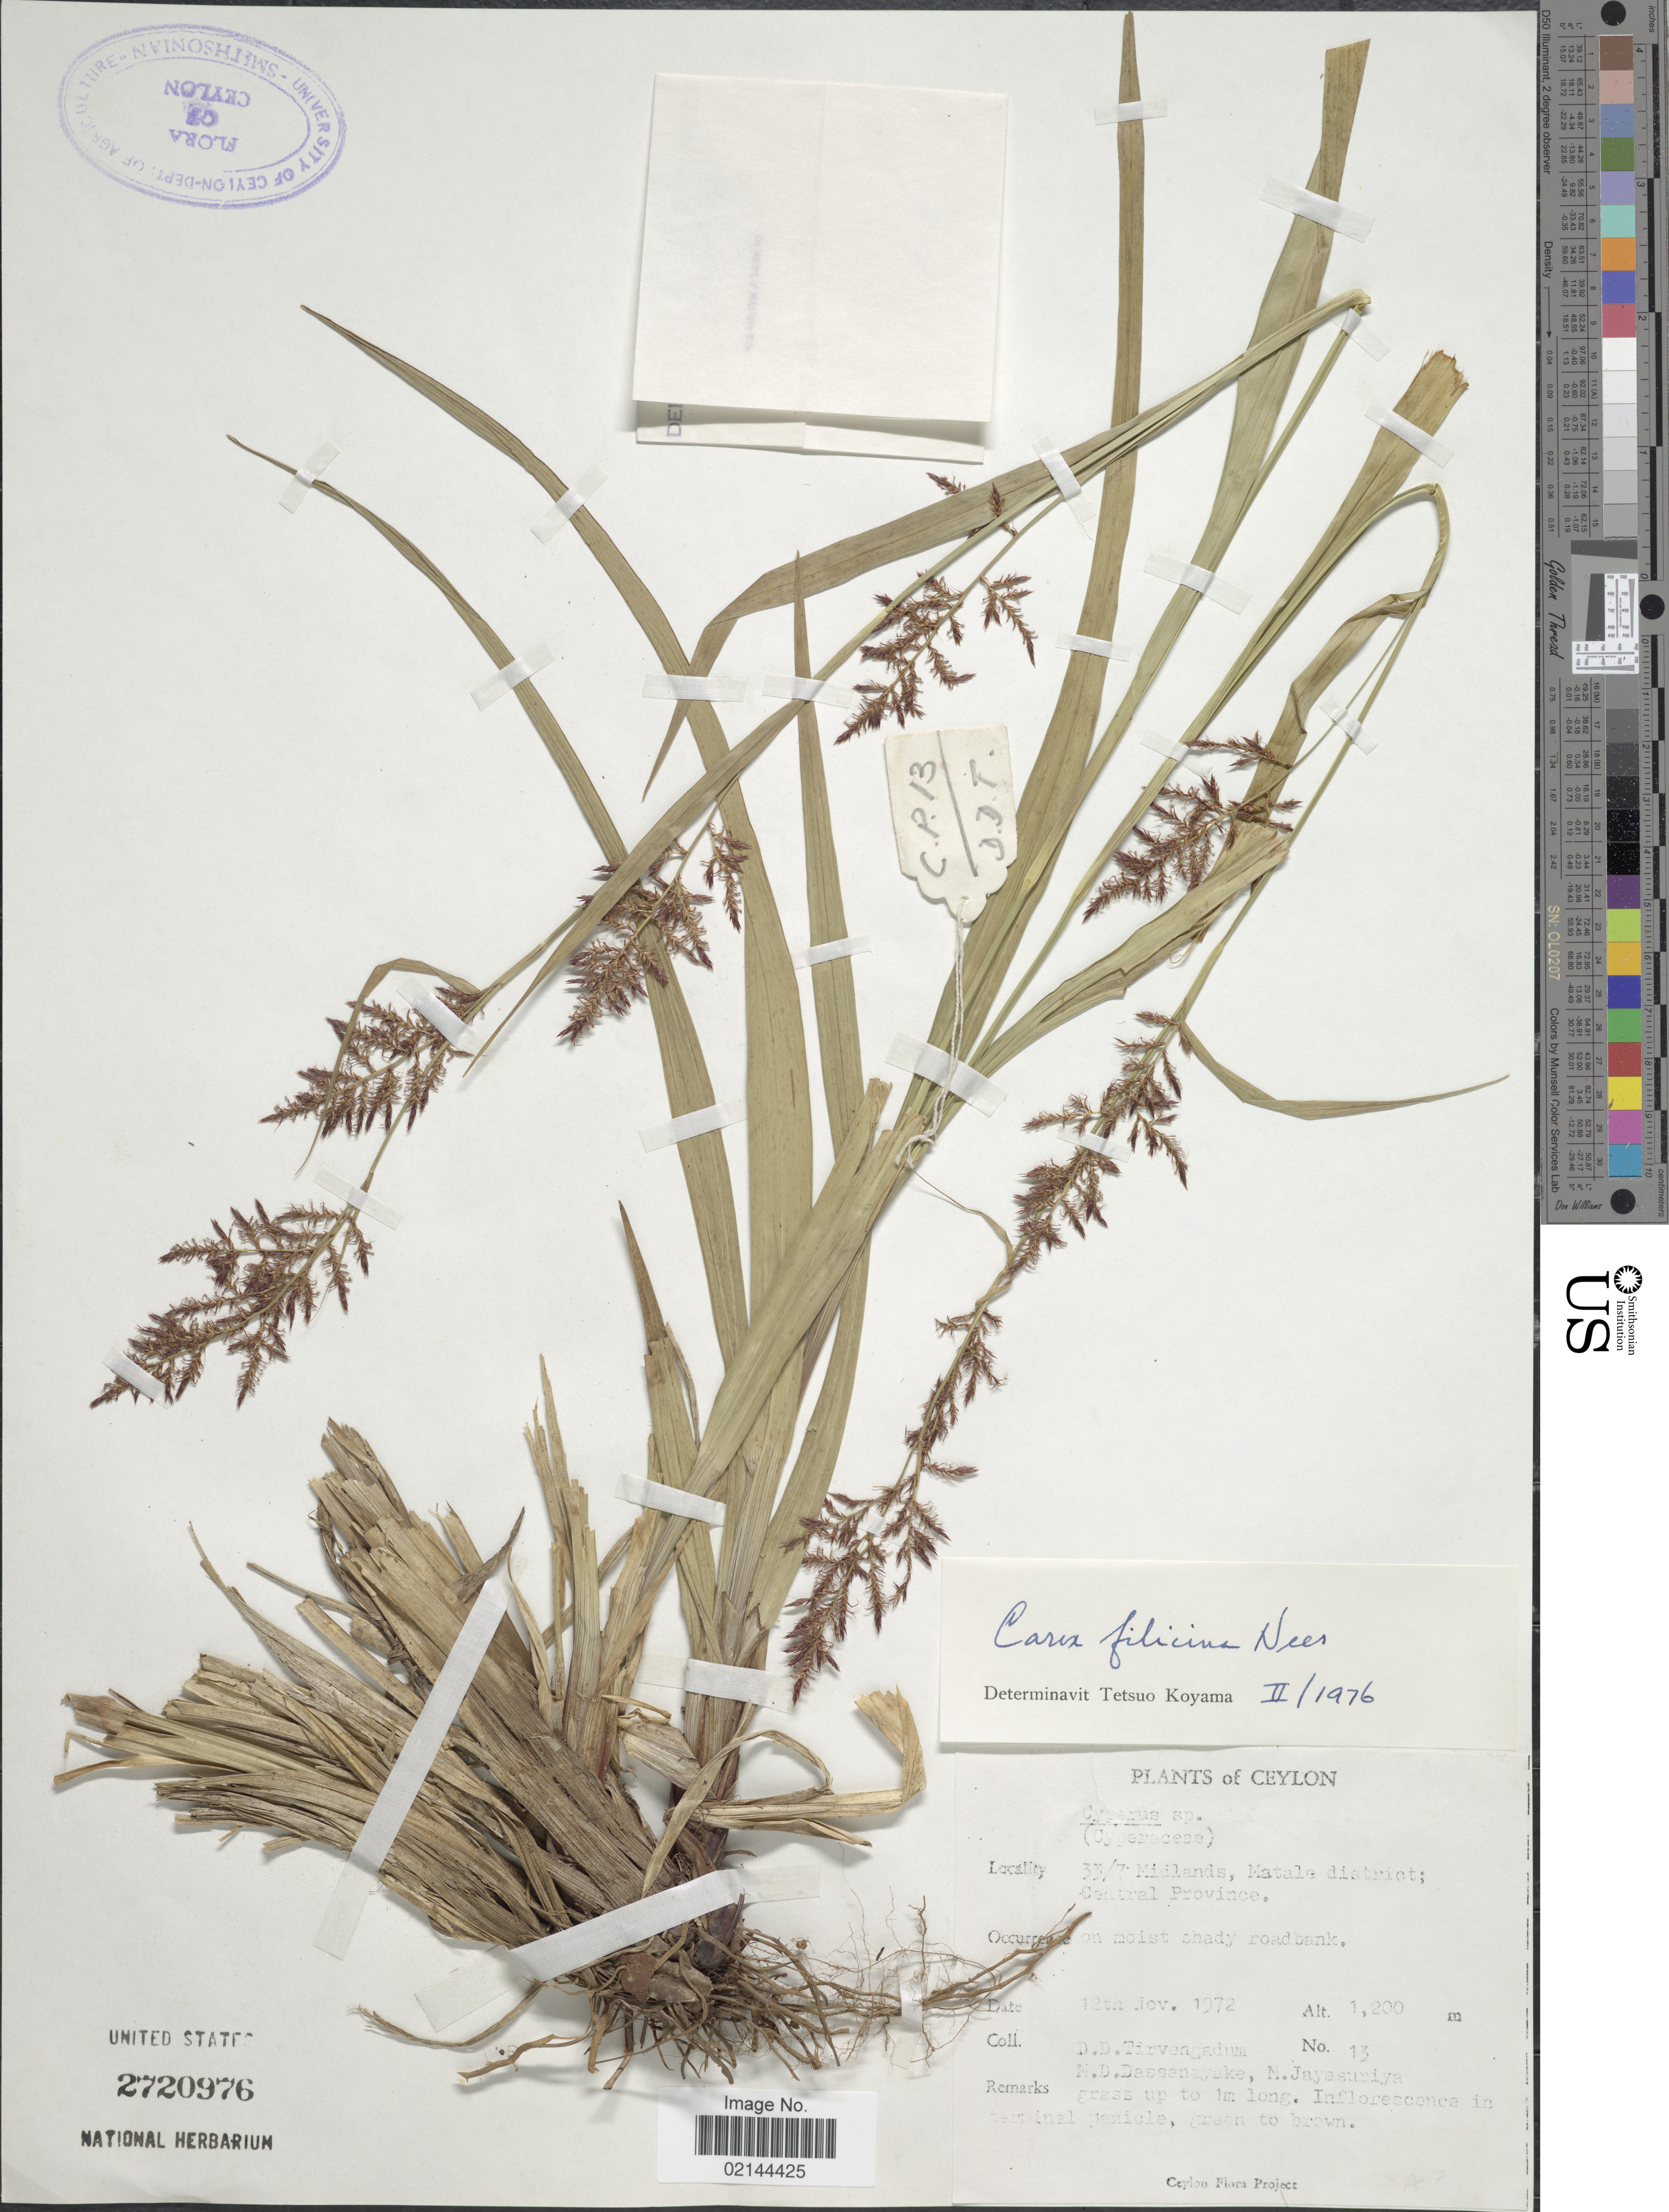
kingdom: Plantae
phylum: Tracheophyta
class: Liliopsida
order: Poales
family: Cyperaceae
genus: Carex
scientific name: Carex filicina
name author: Nees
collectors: D. Tirvengadum, M. D. Dassanayake & N. Jayasuriya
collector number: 136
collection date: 1972-11-12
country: Sri Lanka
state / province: Central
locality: Ceylon. 33/7 Midlands, Matale district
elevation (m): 1200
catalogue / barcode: US 2720976